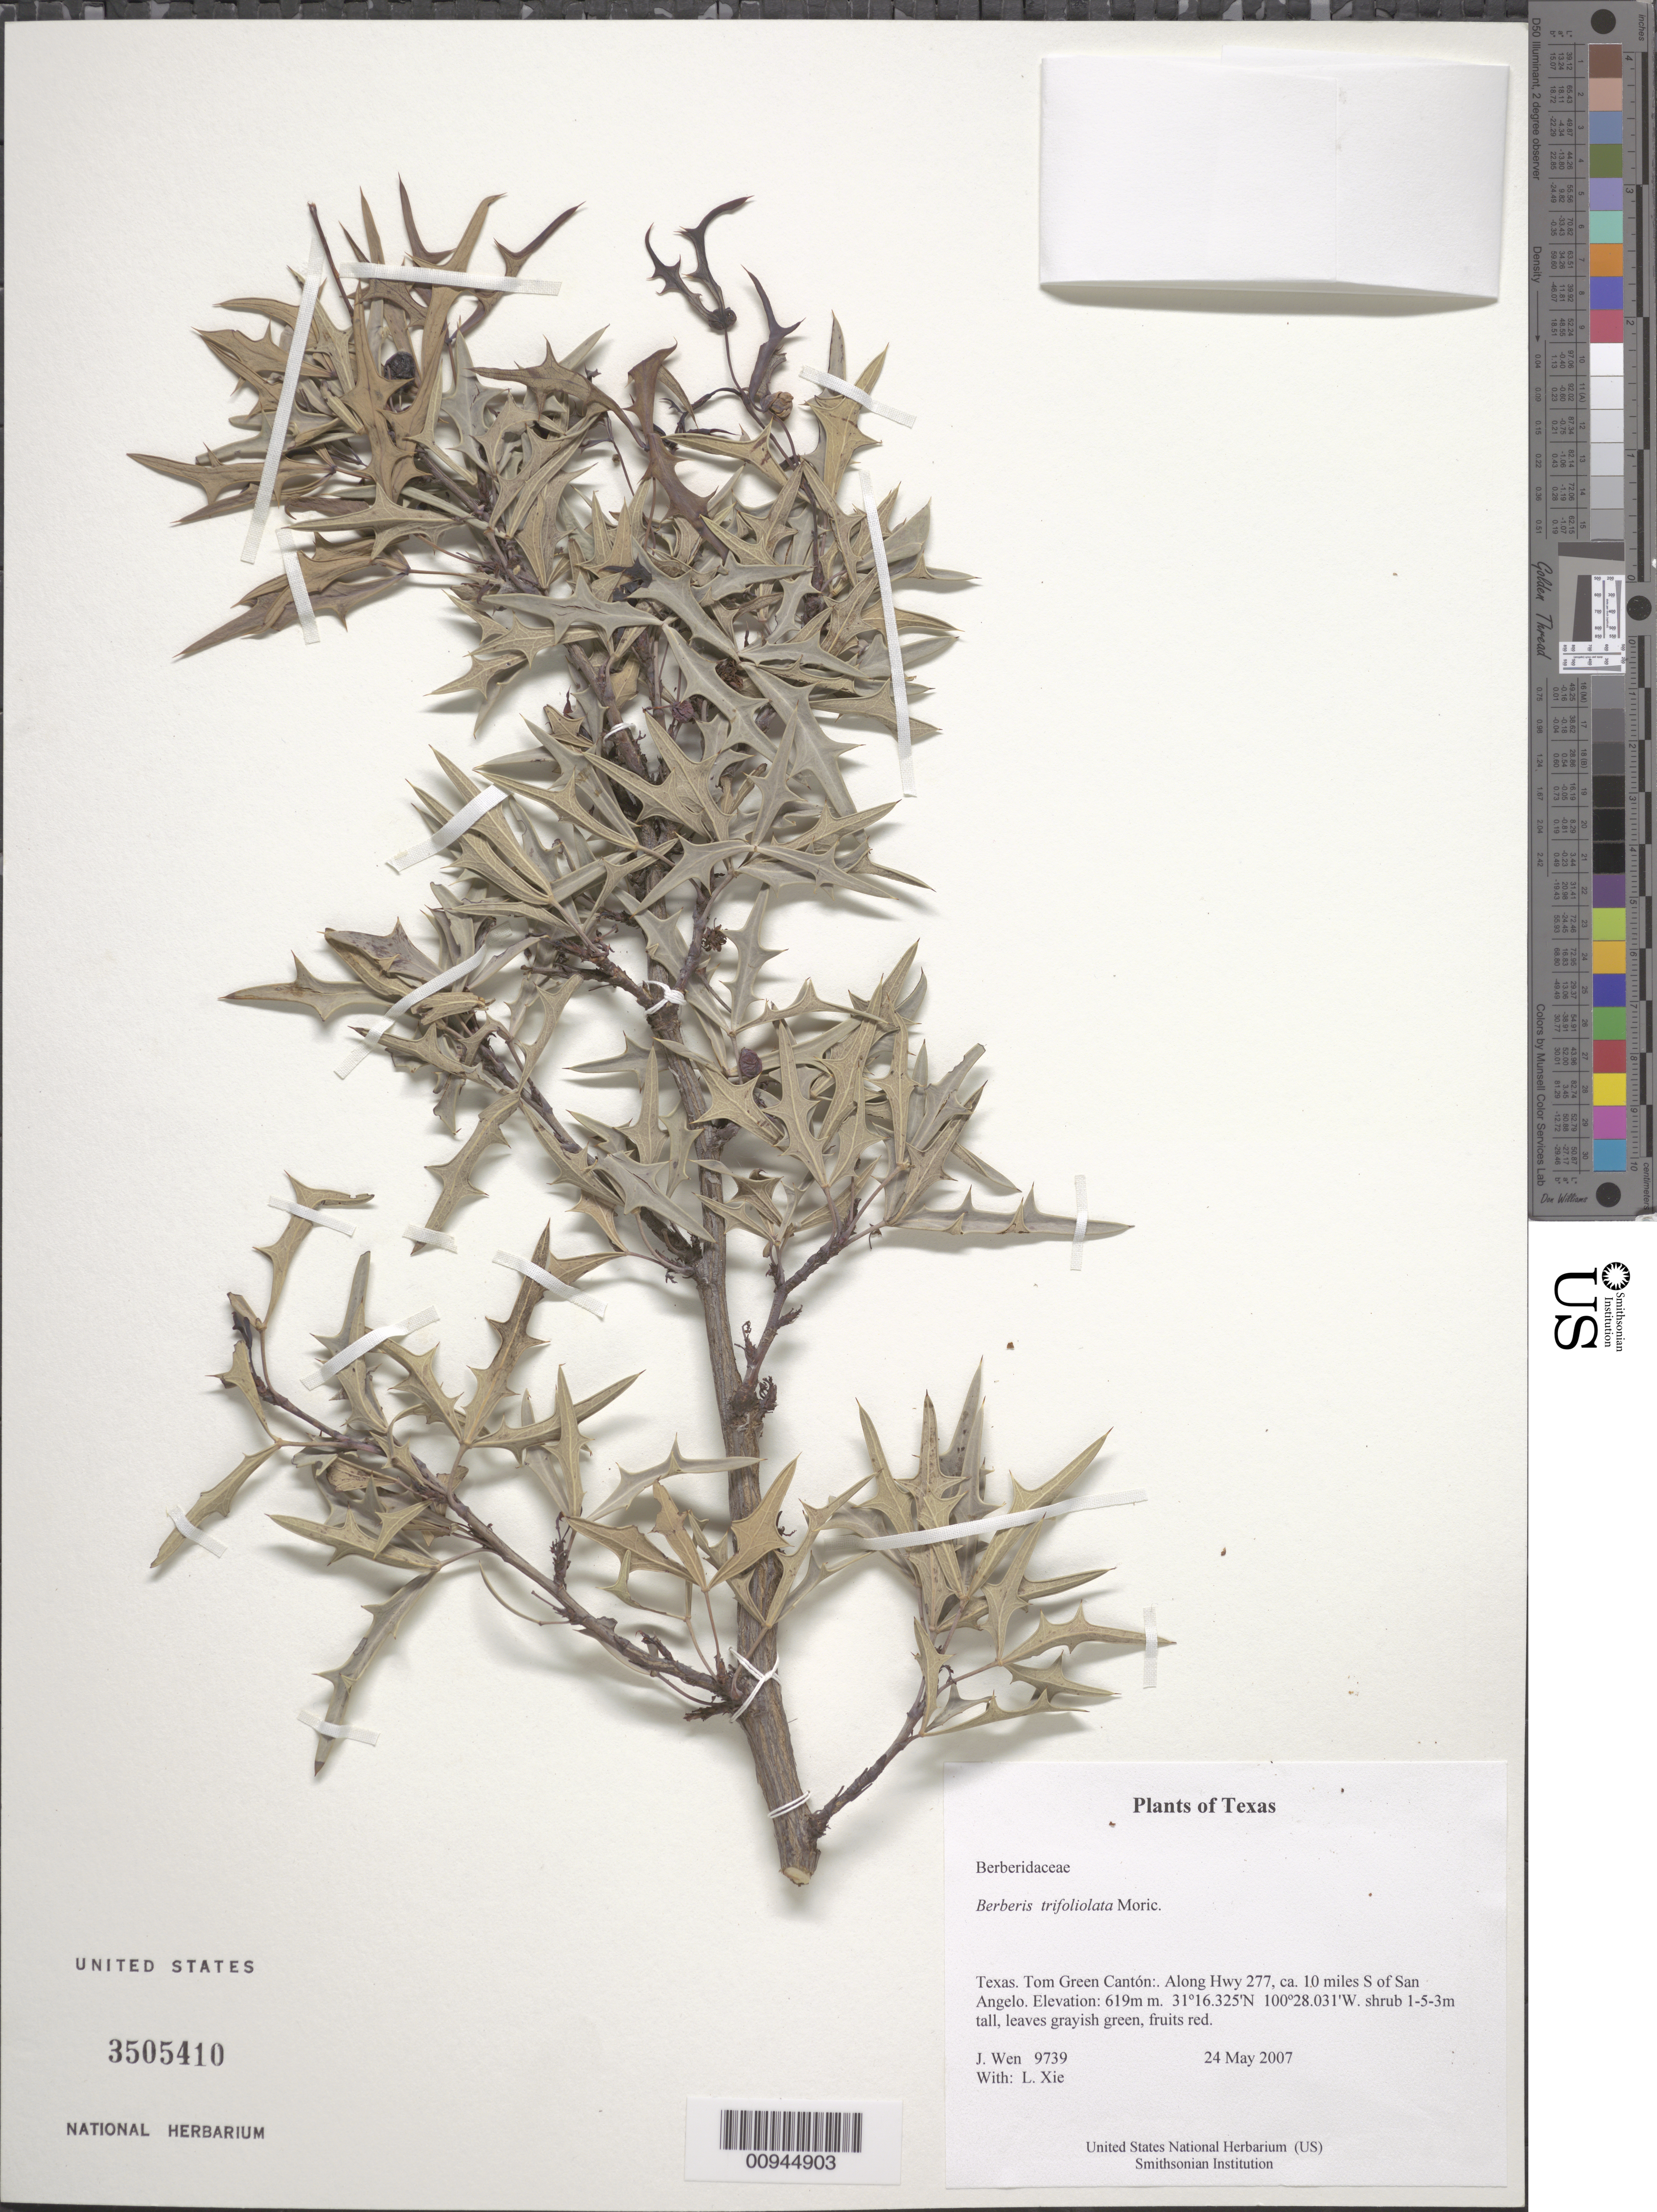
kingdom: Plantae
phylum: Tracheophyta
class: Magnoliopsida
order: Ranunculales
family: Berberidaceae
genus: Berberis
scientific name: Berberis trifoliolata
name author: Moric.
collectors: J. Wen & L. Xie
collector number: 9739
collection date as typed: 24 May 2007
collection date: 2007-05-24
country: United States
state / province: Texas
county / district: Tom Green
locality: Along Hwy 277, ca. 10 miles S of San Angelo.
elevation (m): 619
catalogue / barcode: US 3505410